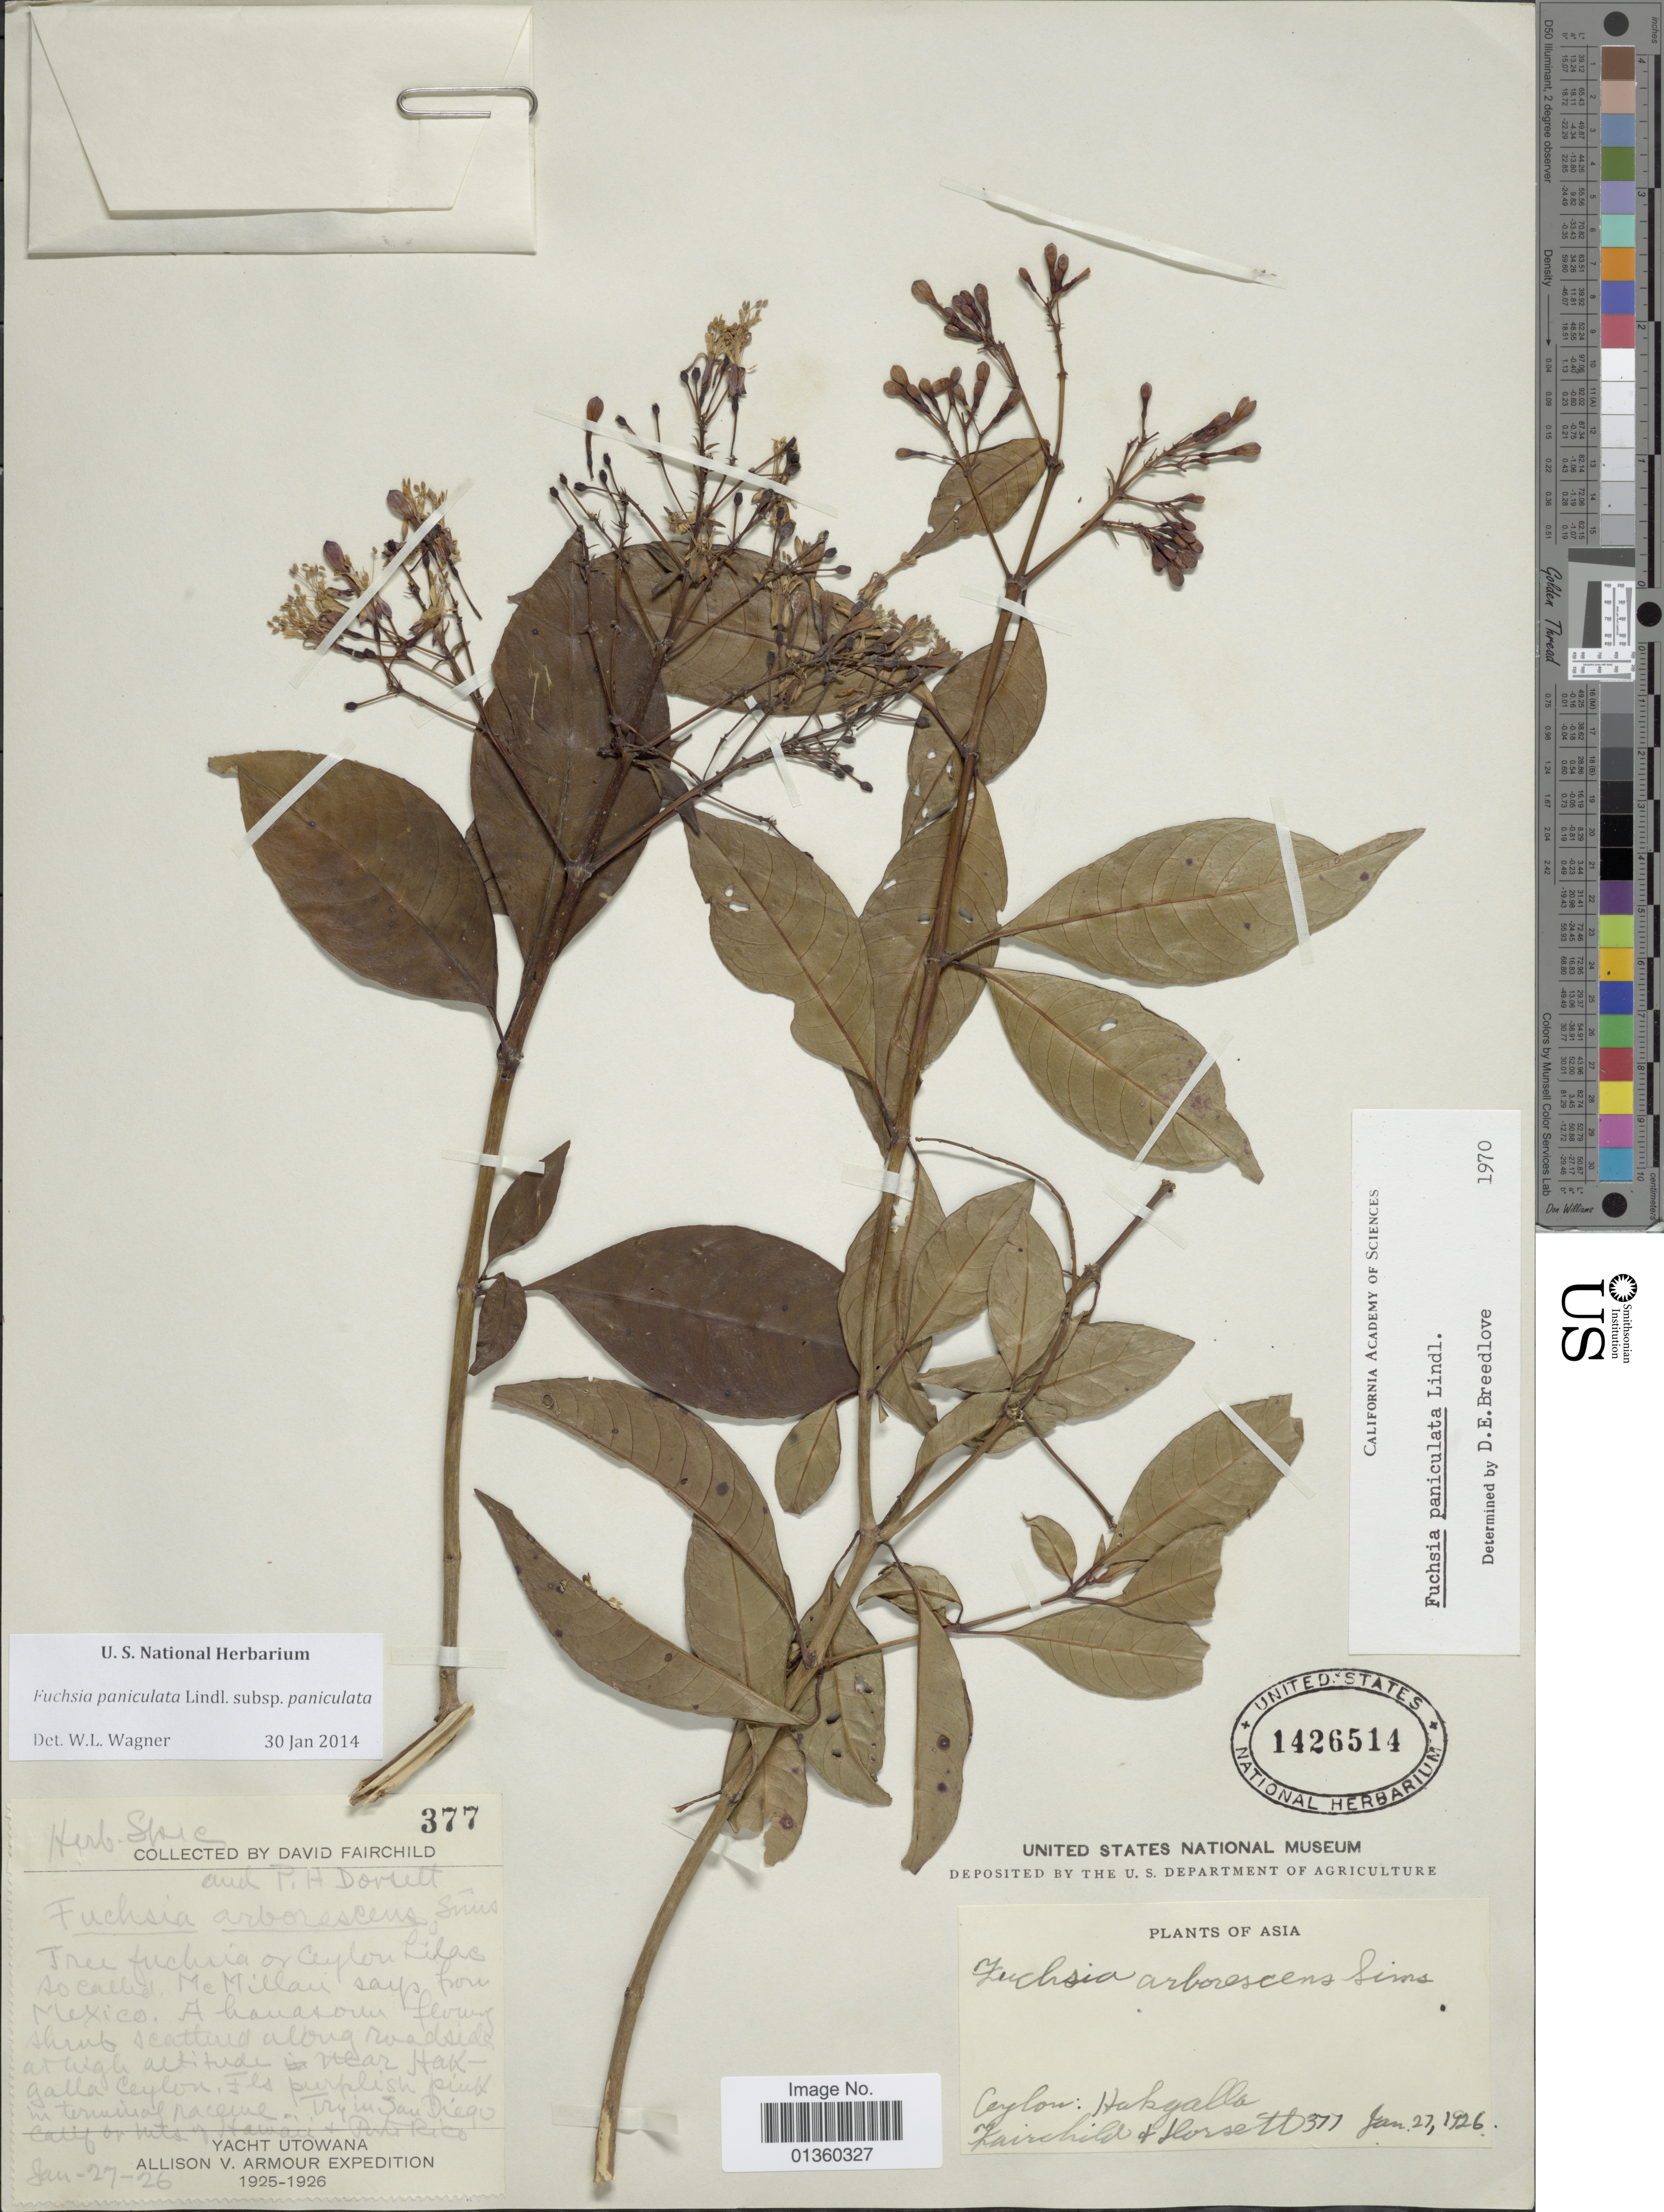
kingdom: Plantae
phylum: Tracheophyta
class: Magnoliopsida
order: Myrtales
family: Onagraceae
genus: Fuchsia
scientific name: Fuchsia paniculata subsp. paniculata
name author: Lindl.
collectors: D. Fairchild & -. Horsett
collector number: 377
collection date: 1926-01-27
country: Sri Lanka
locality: Ceylon: Hakgalla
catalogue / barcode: US 1426514